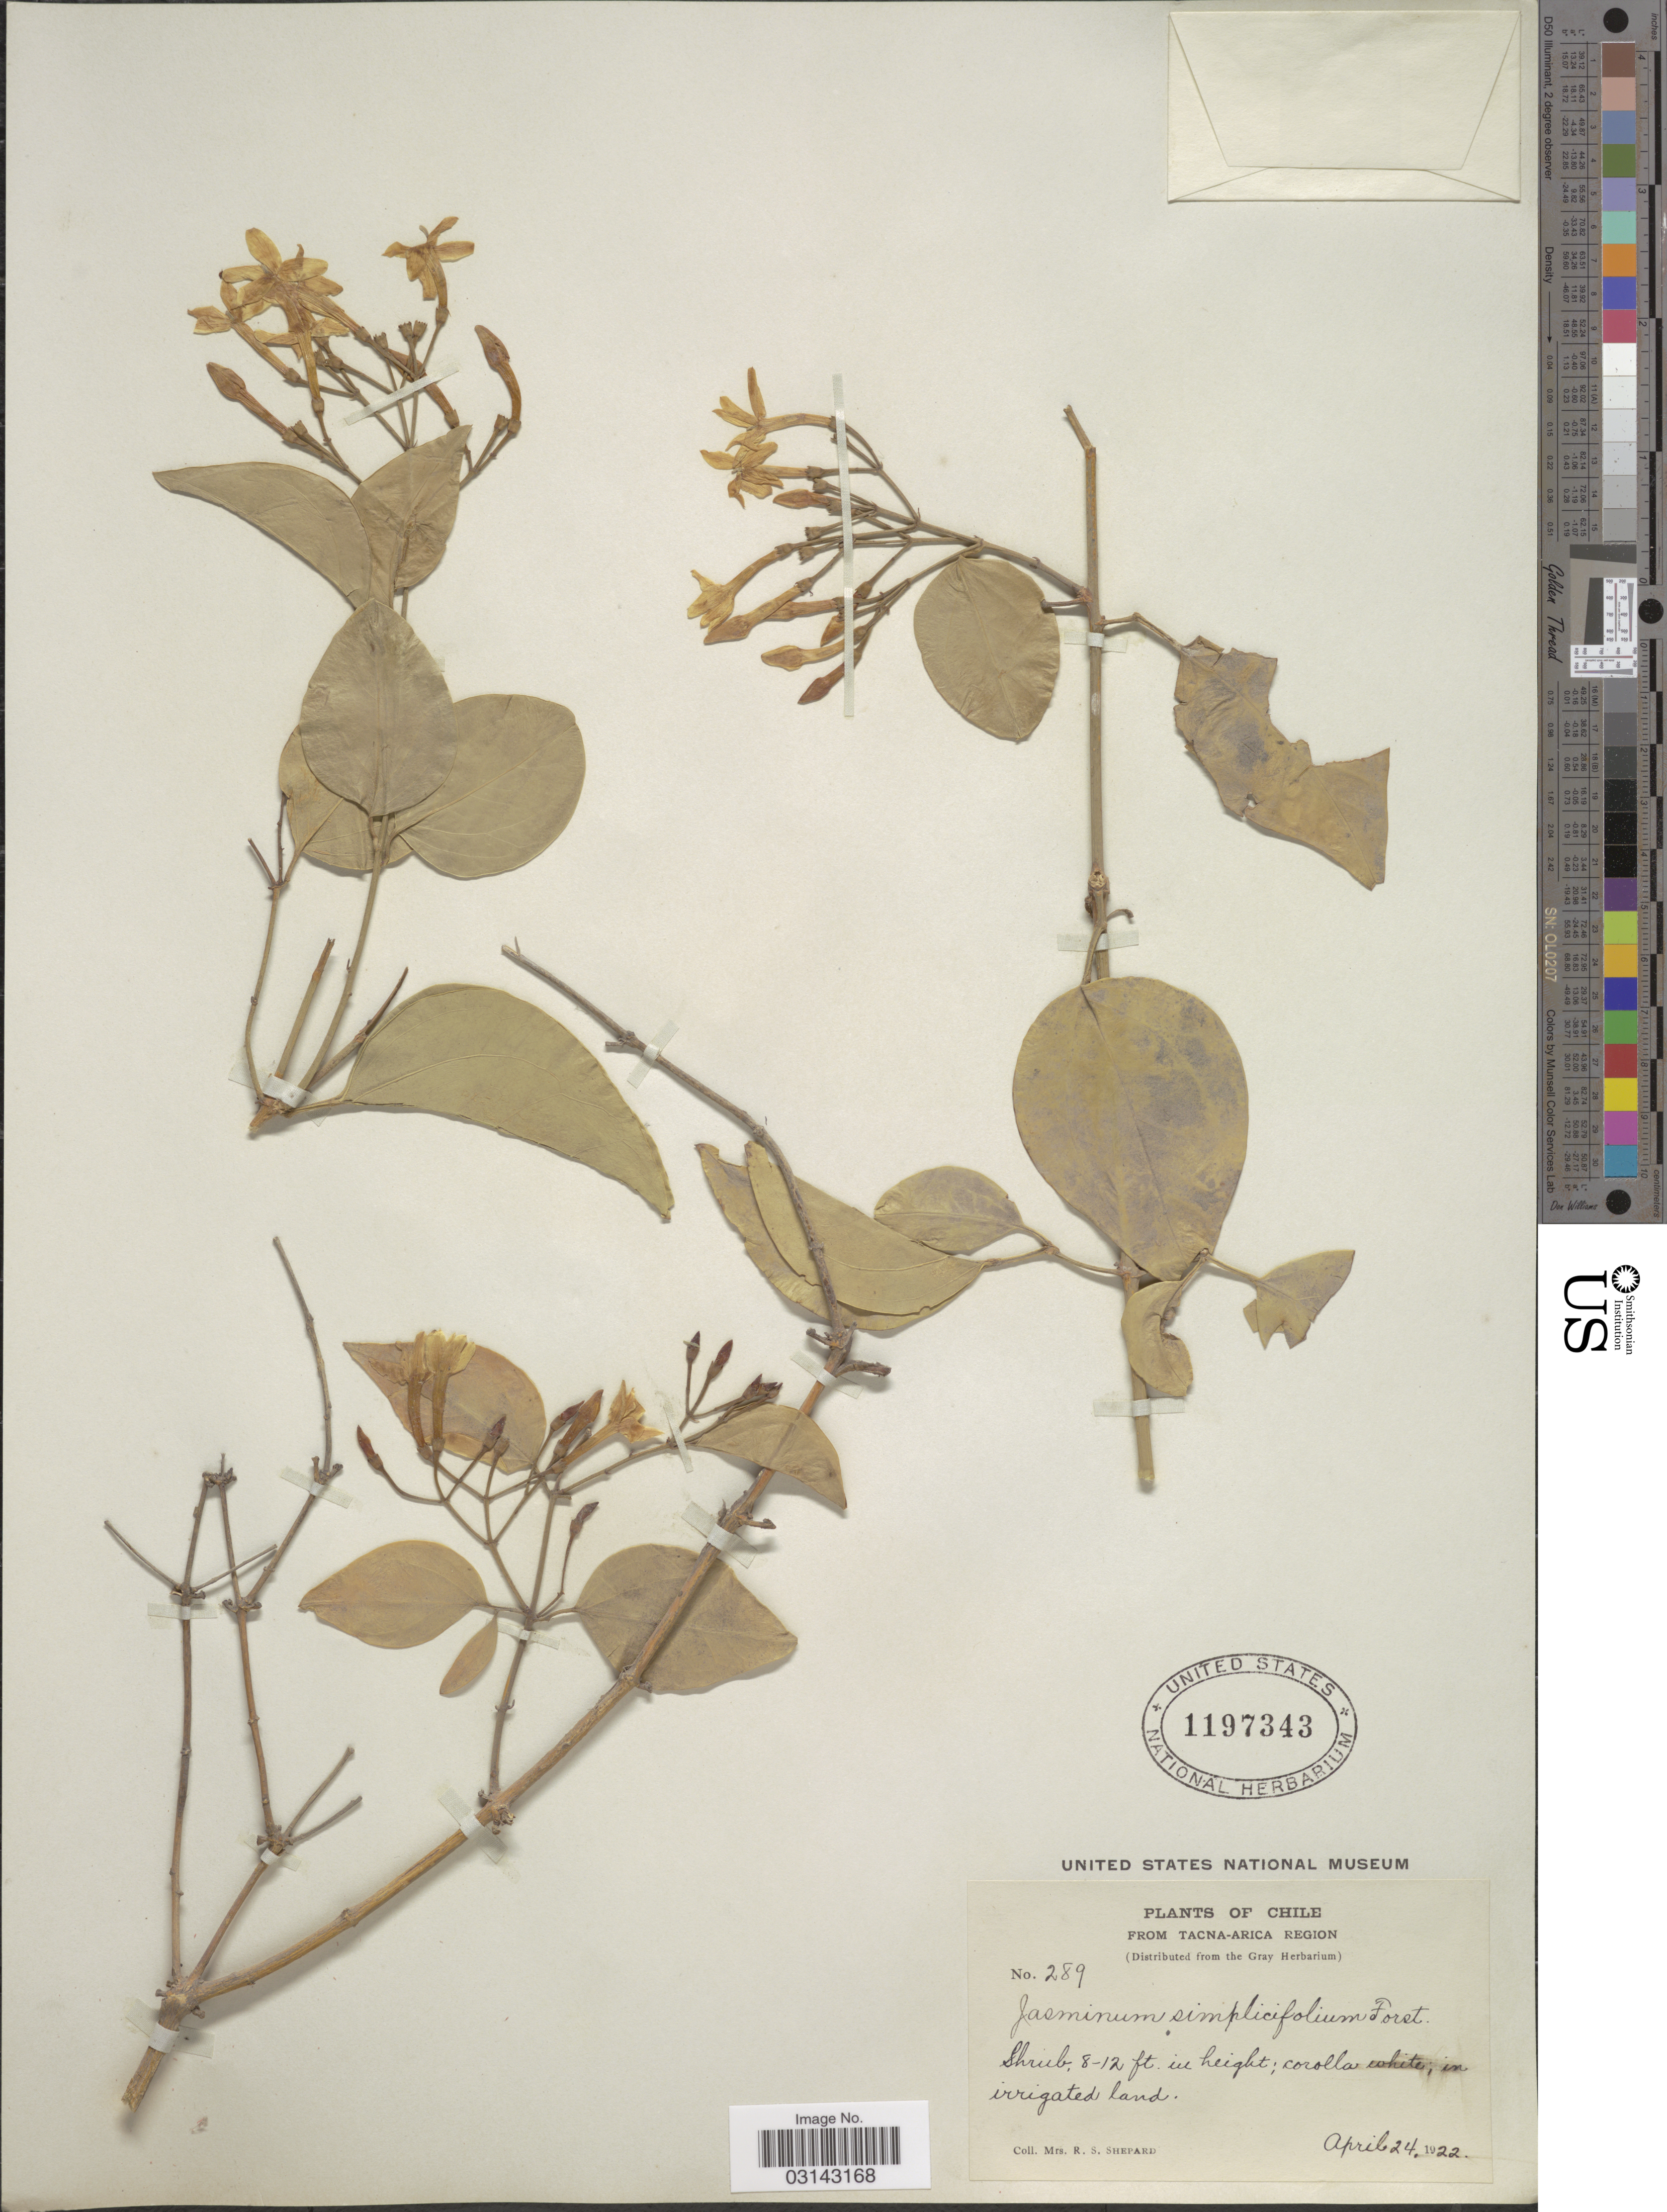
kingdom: Plantae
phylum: Tracheophyta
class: Magnoliopsida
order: Lamiales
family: Oleaceae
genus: Jasminum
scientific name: Jasminum simplicifolium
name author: G. Forst.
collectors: R. Shepard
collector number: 289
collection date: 1922-04-24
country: Chile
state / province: Arica y Parinacota (XV)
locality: Tacna-Arica Region. In irrigated land.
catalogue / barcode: US 1197343